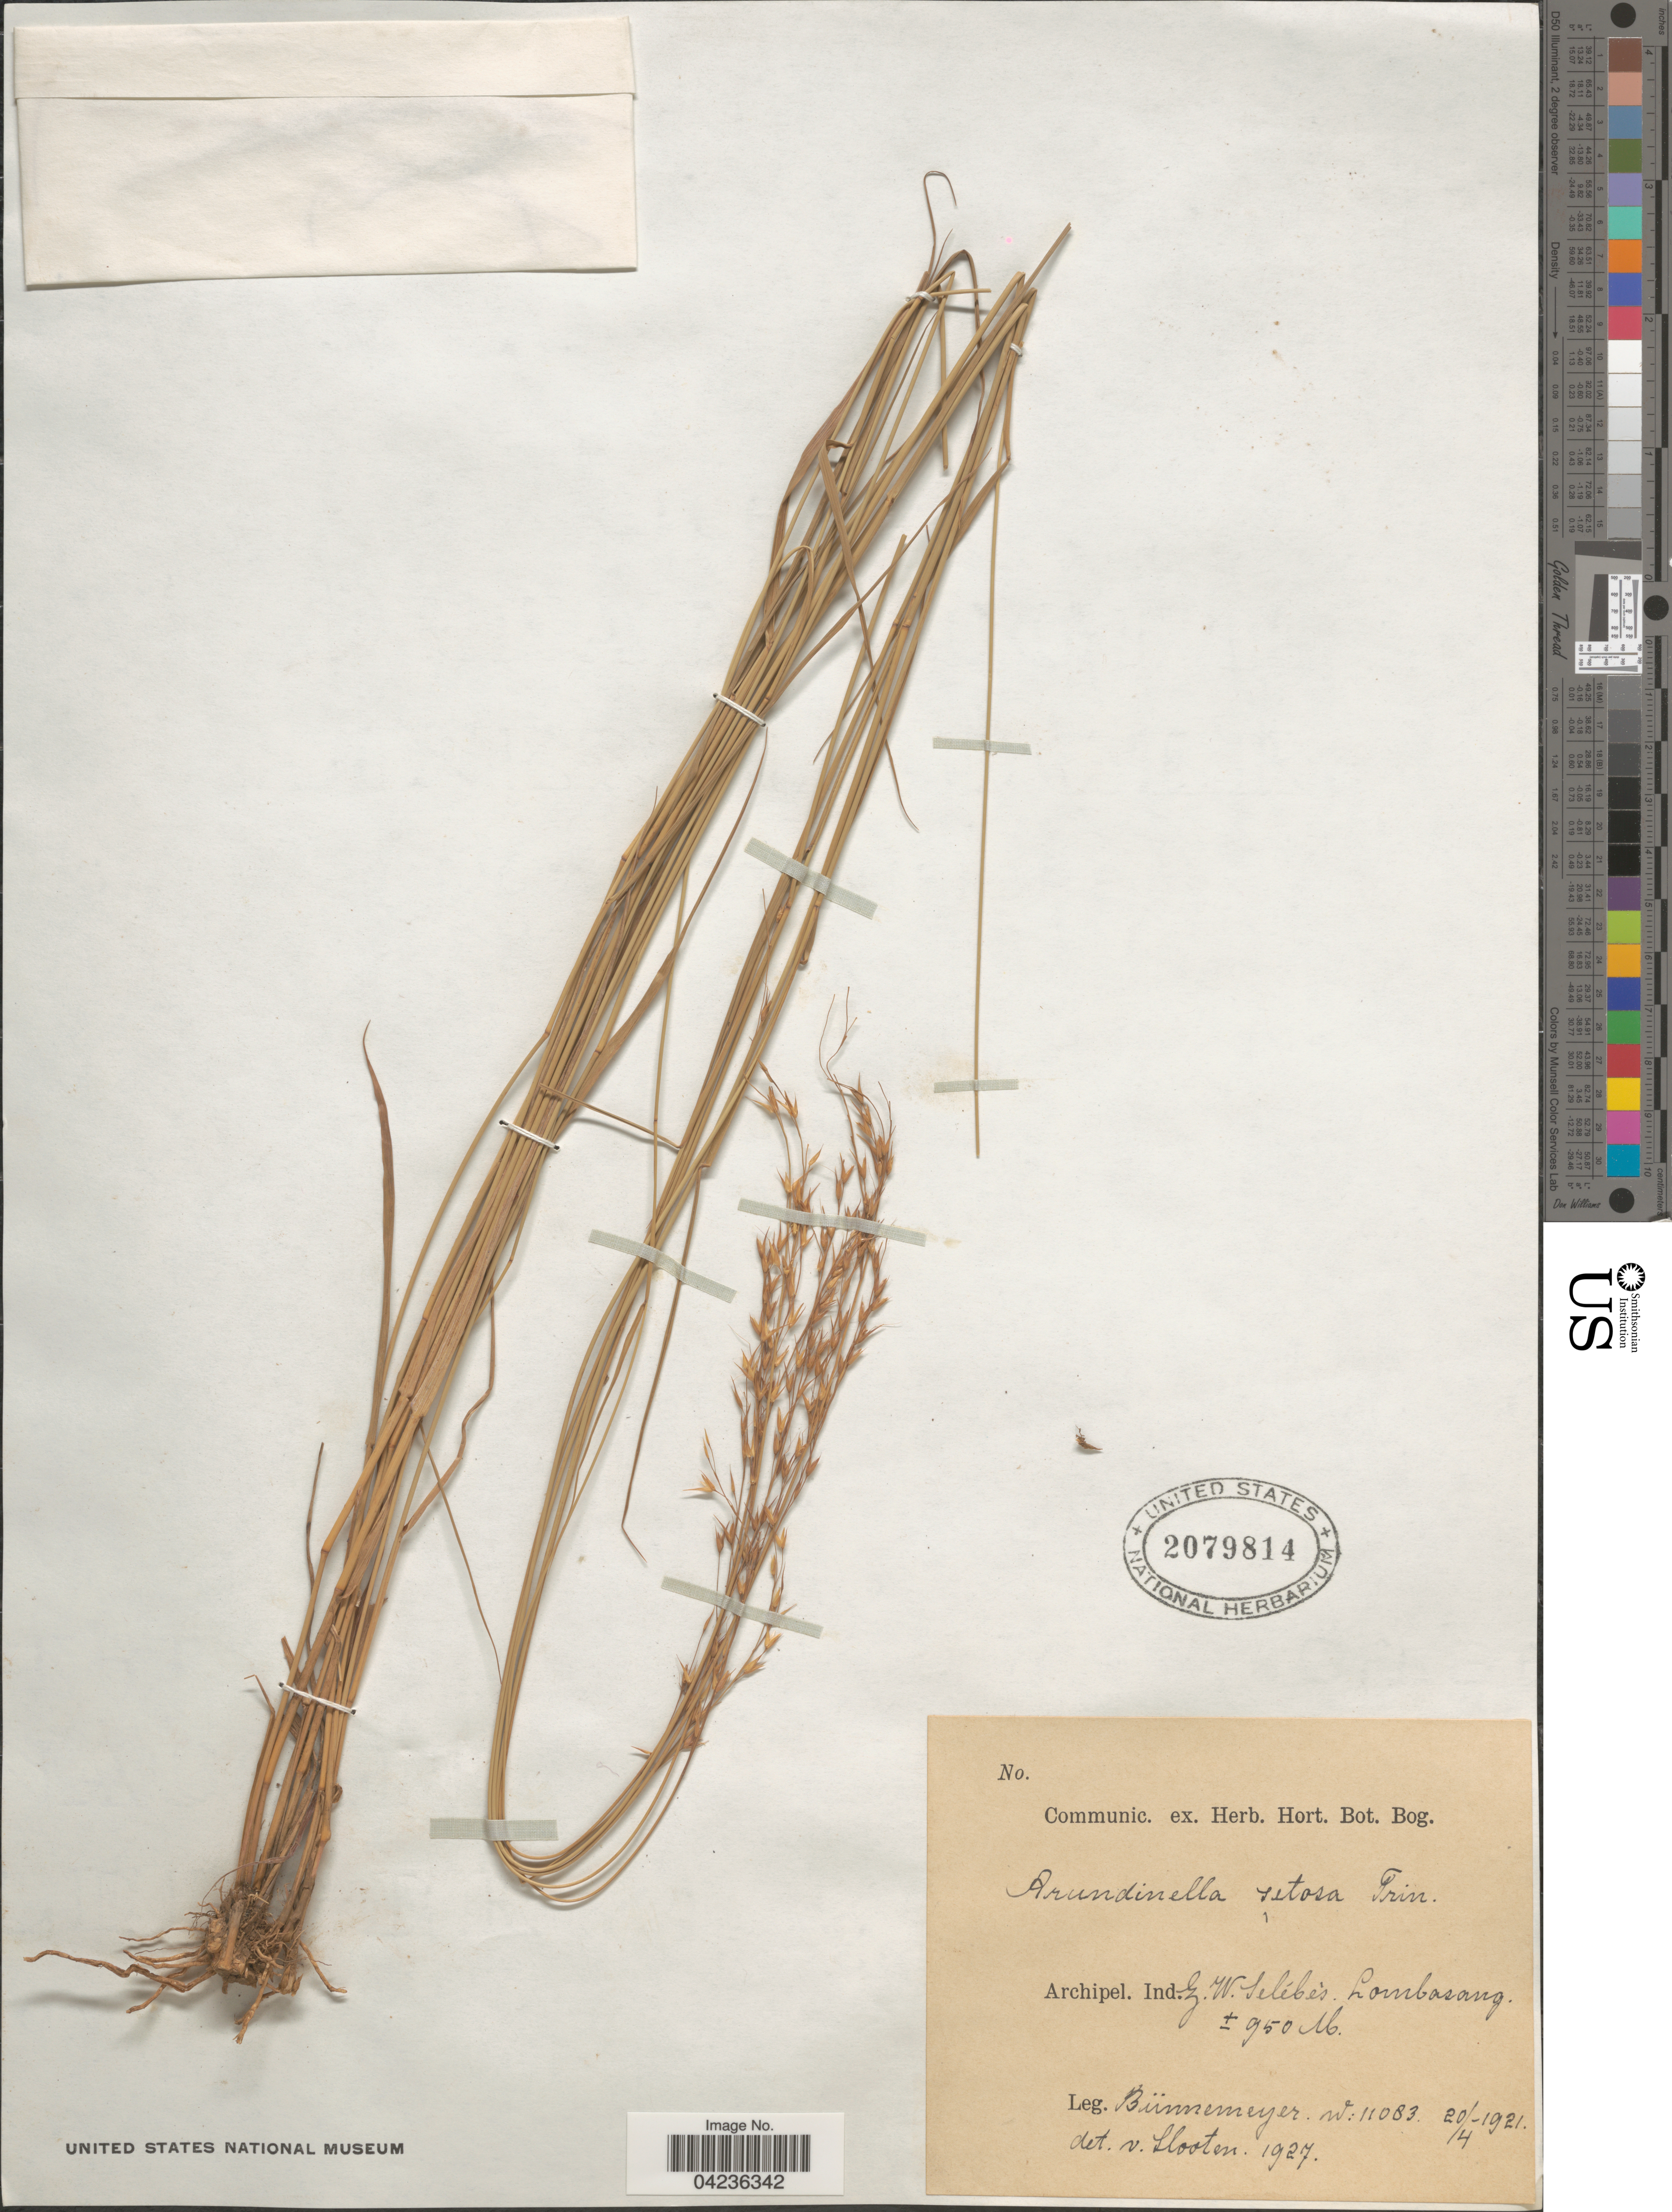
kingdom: Plantae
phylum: Tracheophyta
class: Liliopsida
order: Poales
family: Poaceae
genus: Arundinella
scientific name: Arundinella setosa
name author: Trin.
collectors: Bunnemeyer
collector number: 11083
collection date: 1921-04-20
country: Indonesia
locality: Archipel. Ind. Z.W. Selébès. Lombasang.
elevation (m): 950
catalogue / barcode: US 2079814